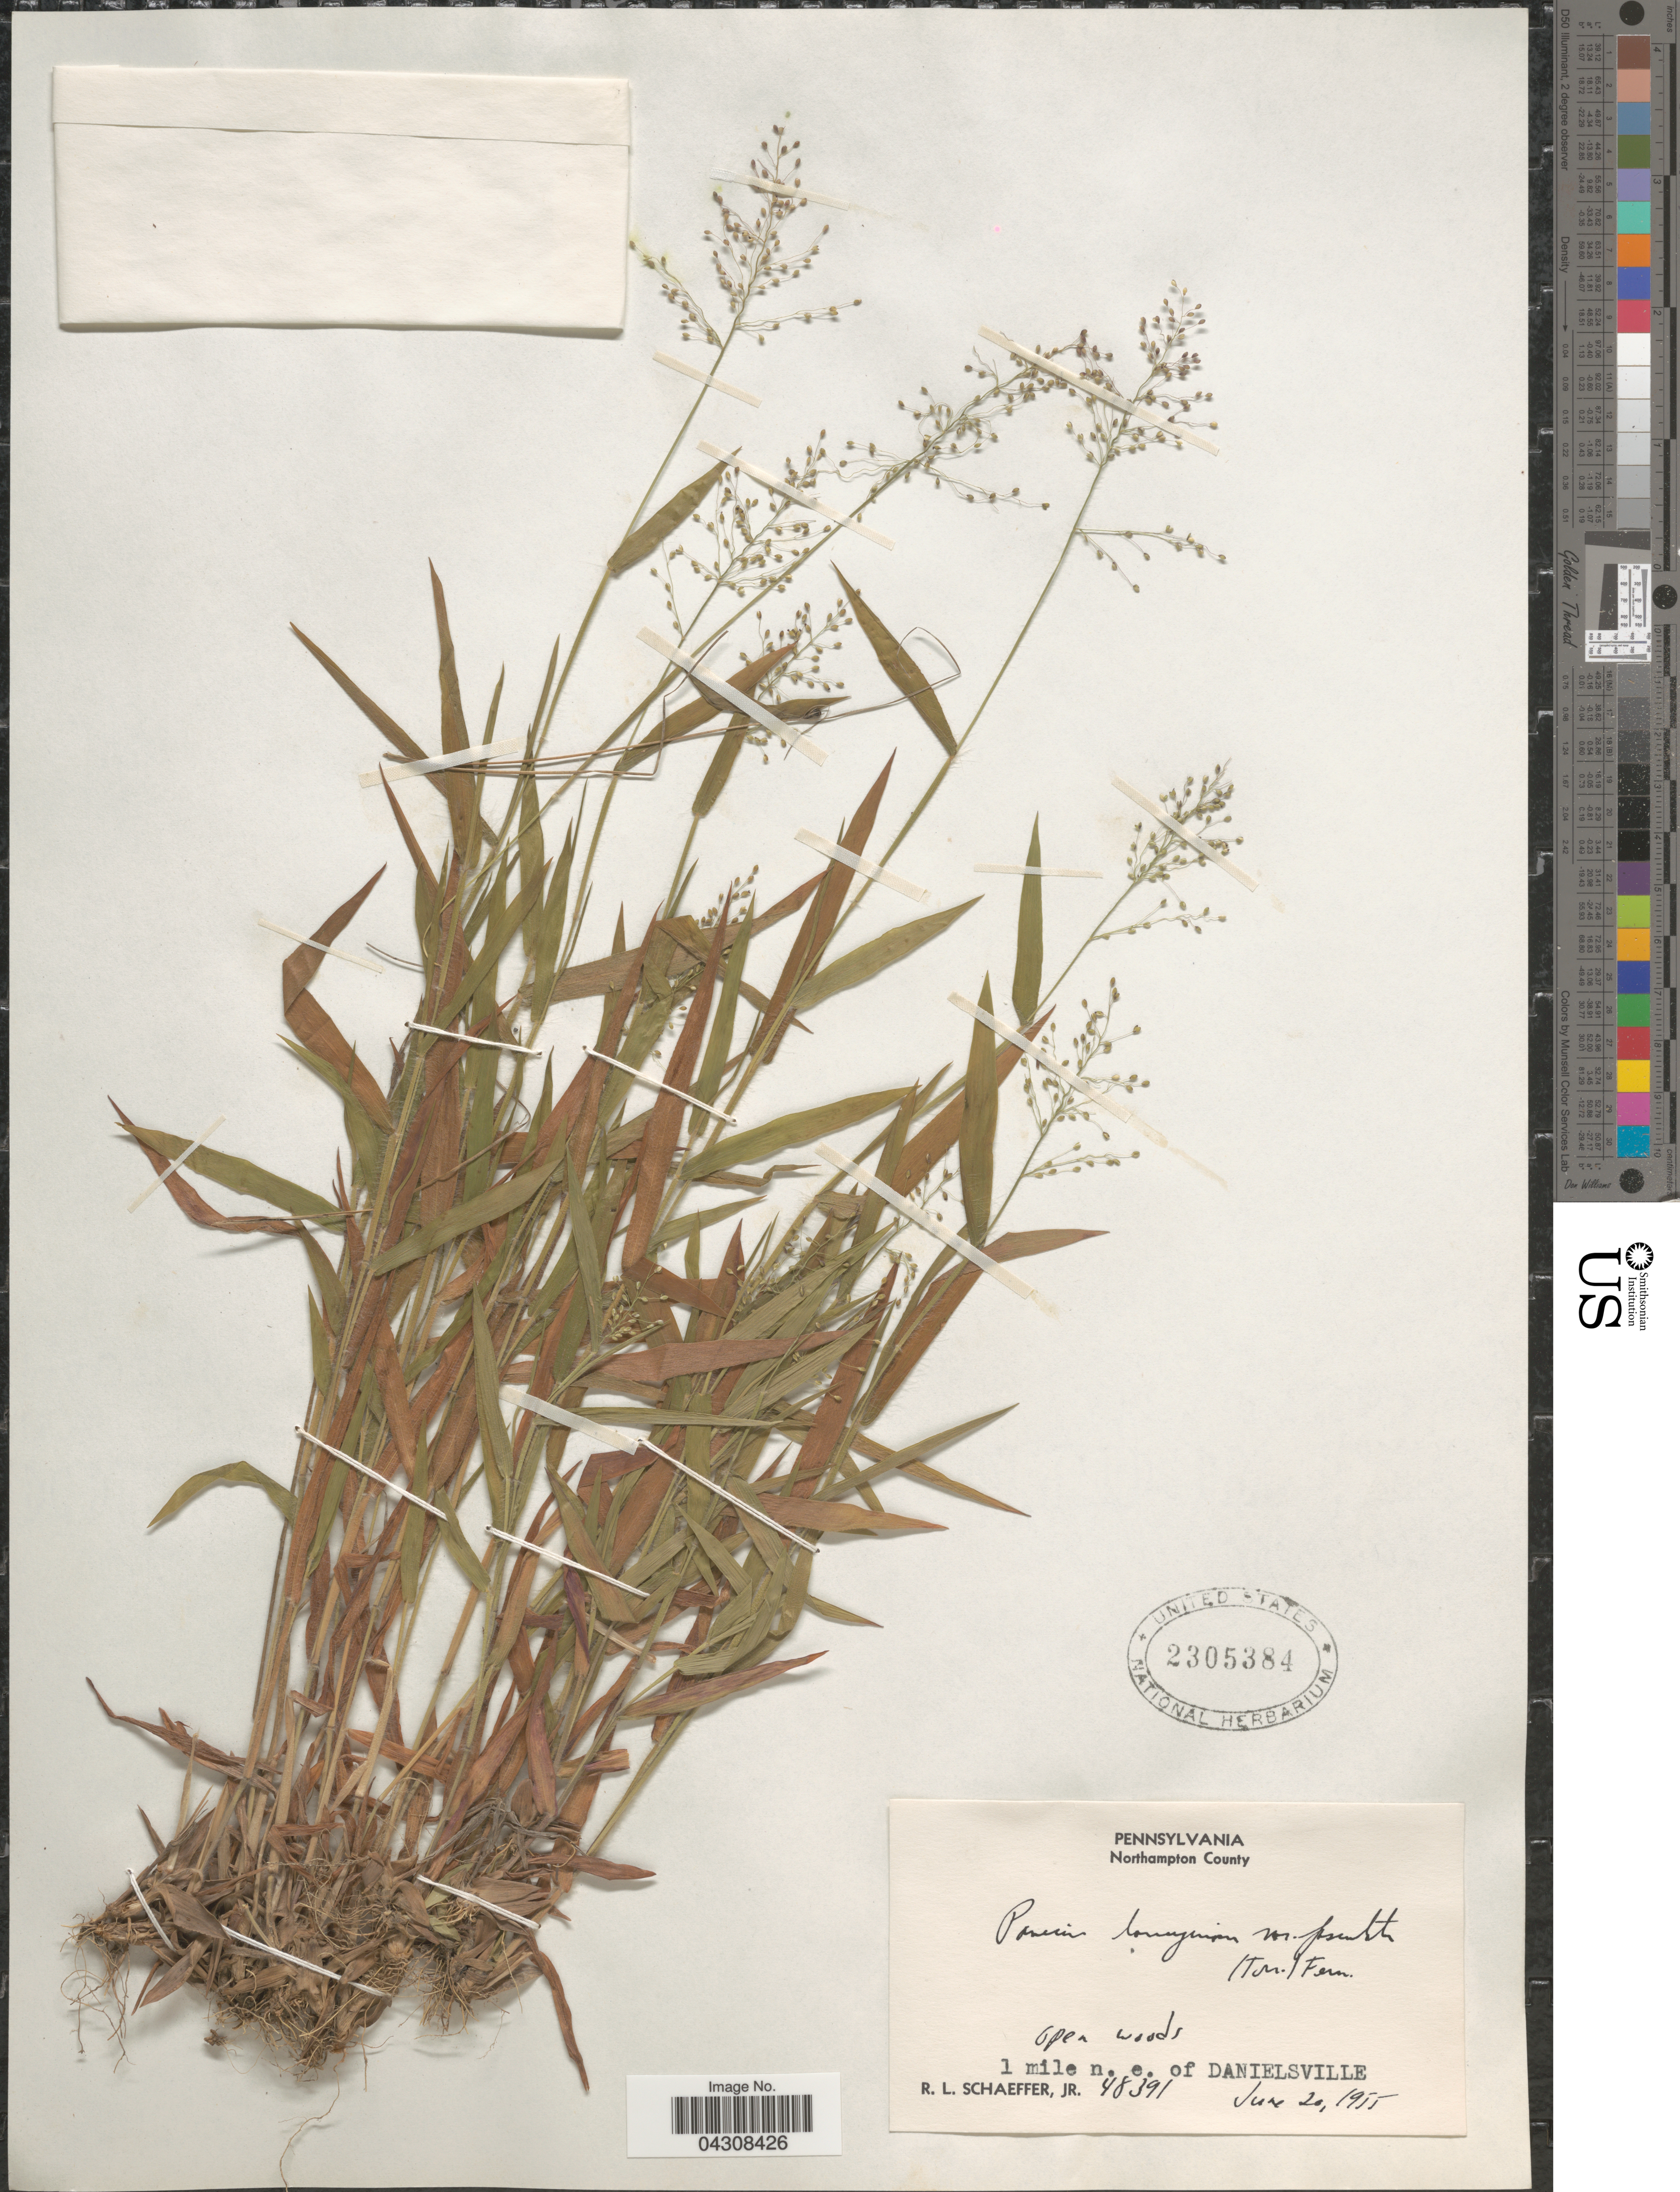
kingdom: Plantae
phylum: Tracheophyta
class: Liliopsida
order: Poales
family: Poaceae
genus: Dichanthelium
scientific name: Dichanthelium acuminatum var. acuminatum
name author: (Sw.) Gould & C.A. Clark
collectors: R. L. Schaeffer Jr.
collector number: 48391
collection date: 1955-06-20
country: United States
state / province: Pennsylvania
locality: Northampton County. 1 mile n.e. of Danielsville.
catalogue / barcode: US 2305384